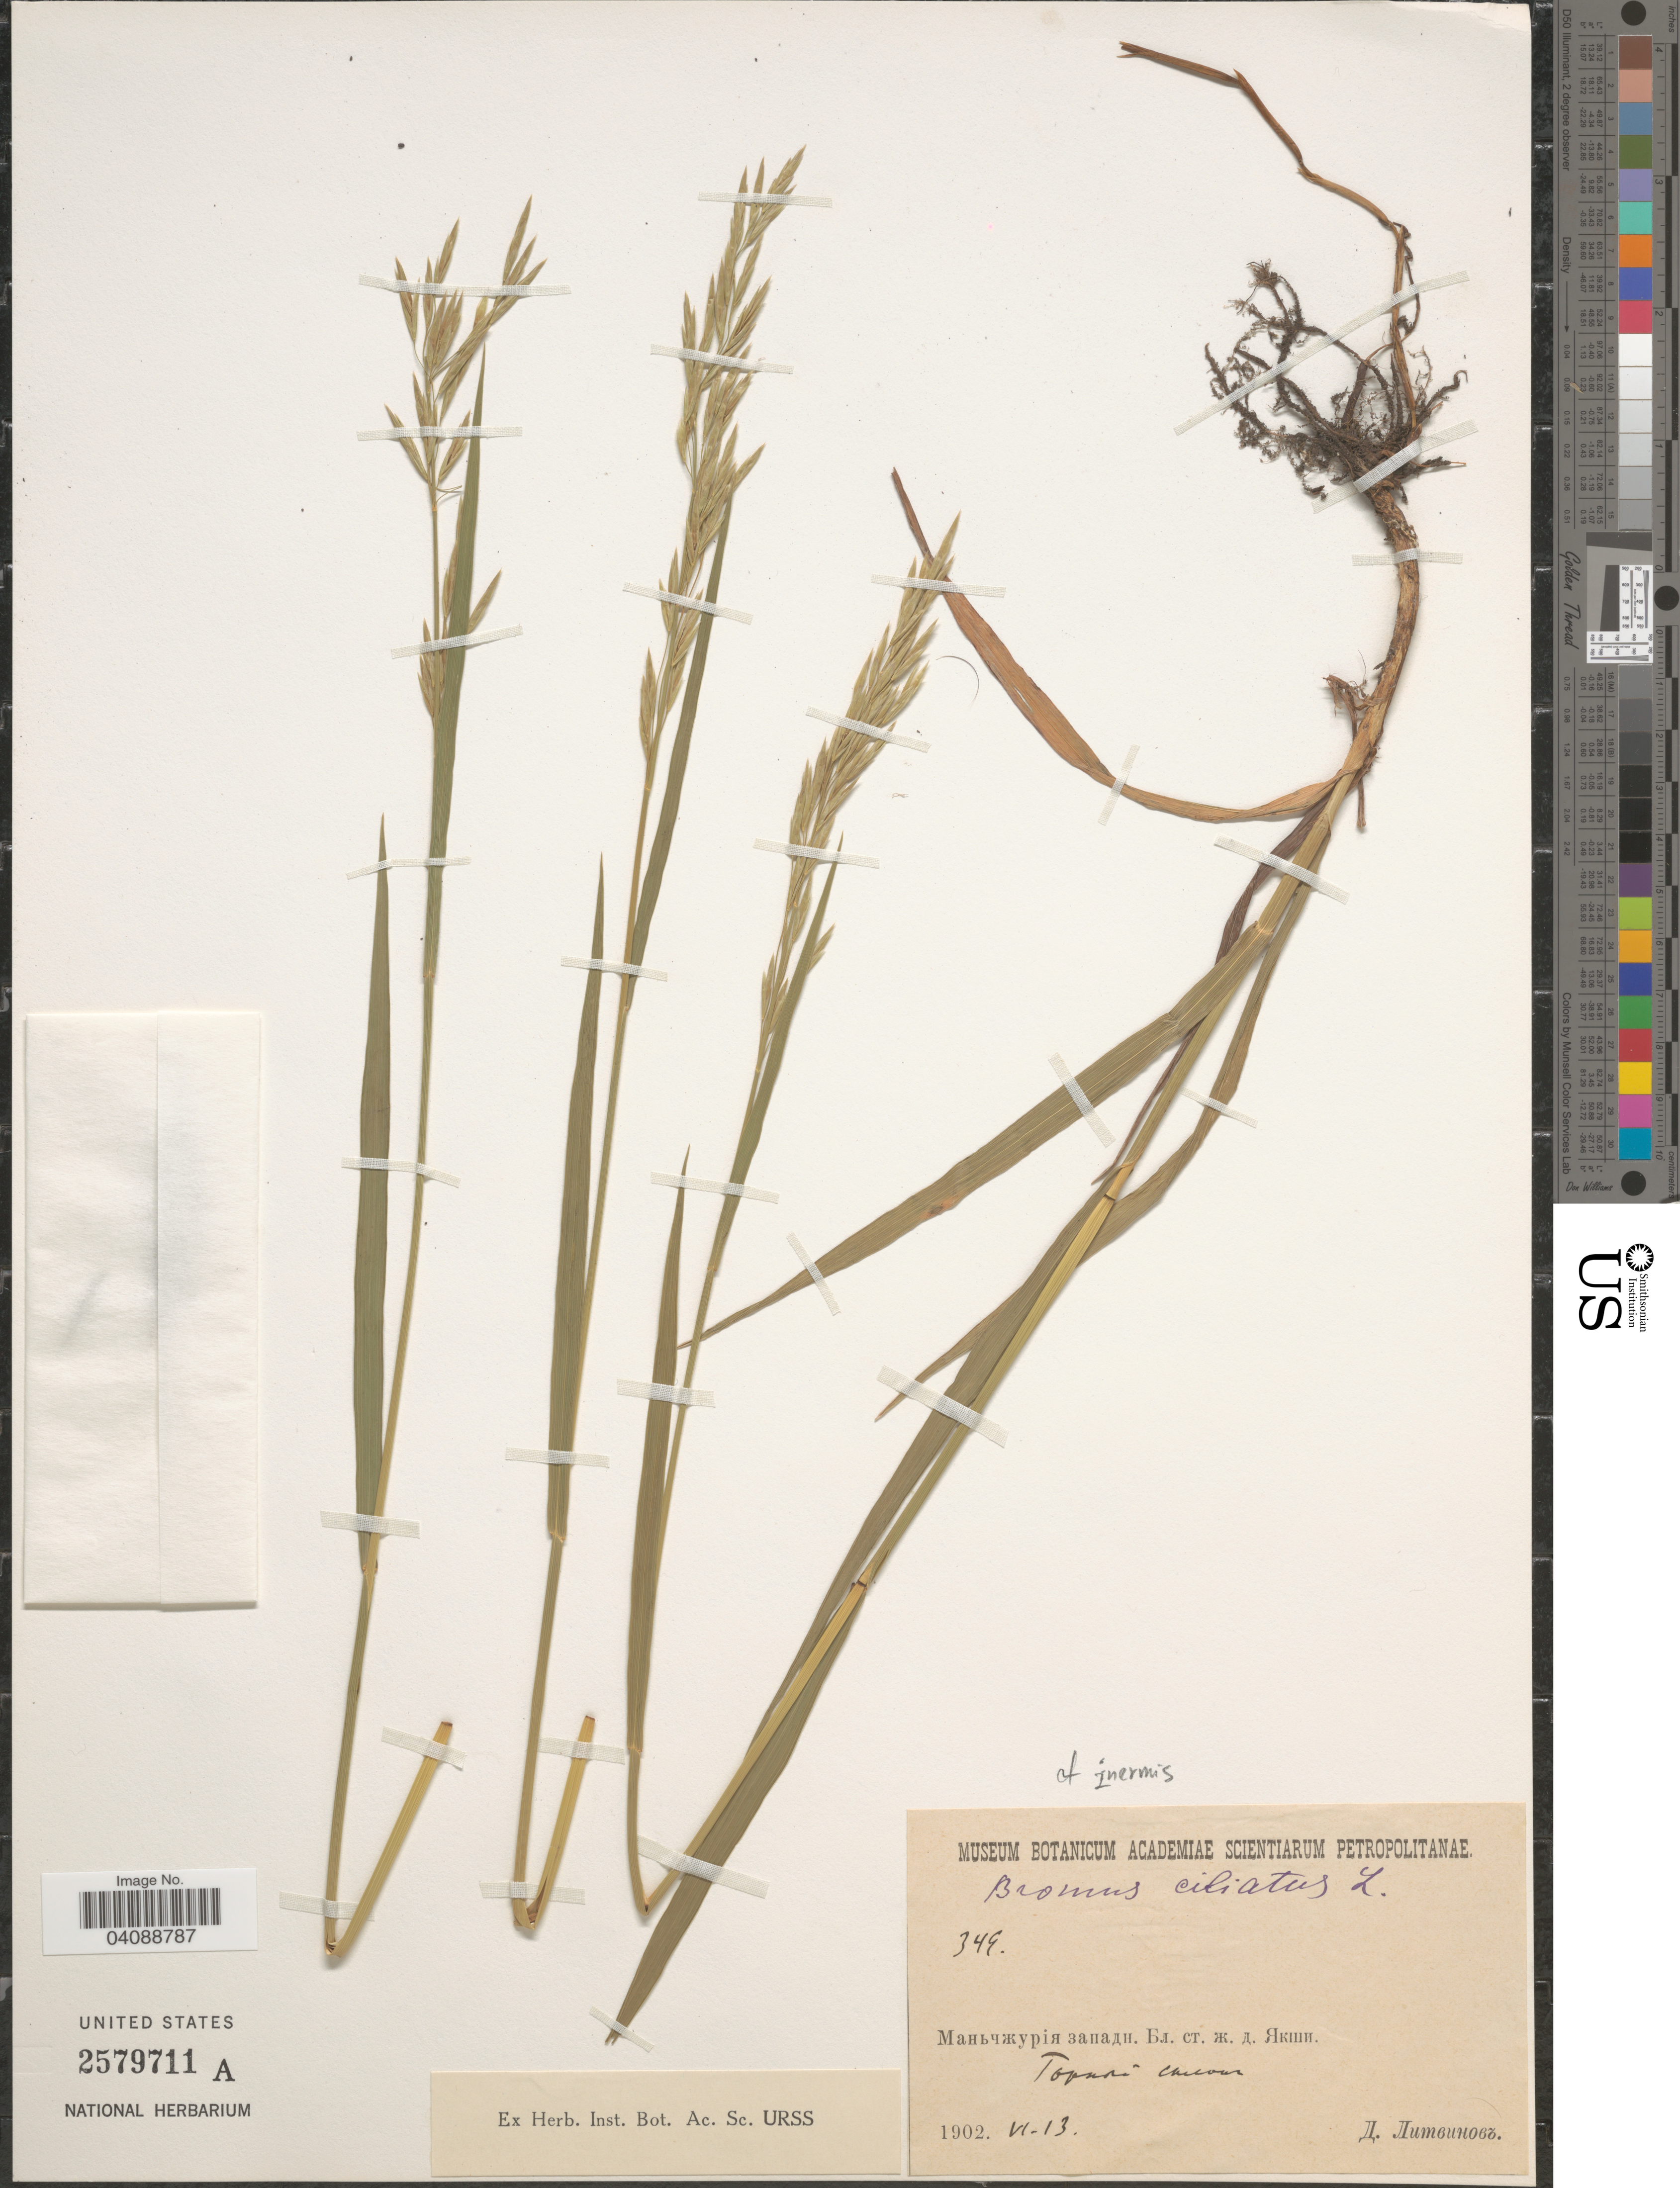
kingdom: Plantae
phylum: Tracheophyta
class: Liliopsida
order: Poales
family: Poaceae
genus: Bromus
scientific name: Bromus ciliatus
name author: L.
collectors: D. Litvinov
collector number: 349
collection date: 1902-06-13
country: China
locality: Manchuria, near railroad station Yakshi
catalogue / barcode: US 2579711A